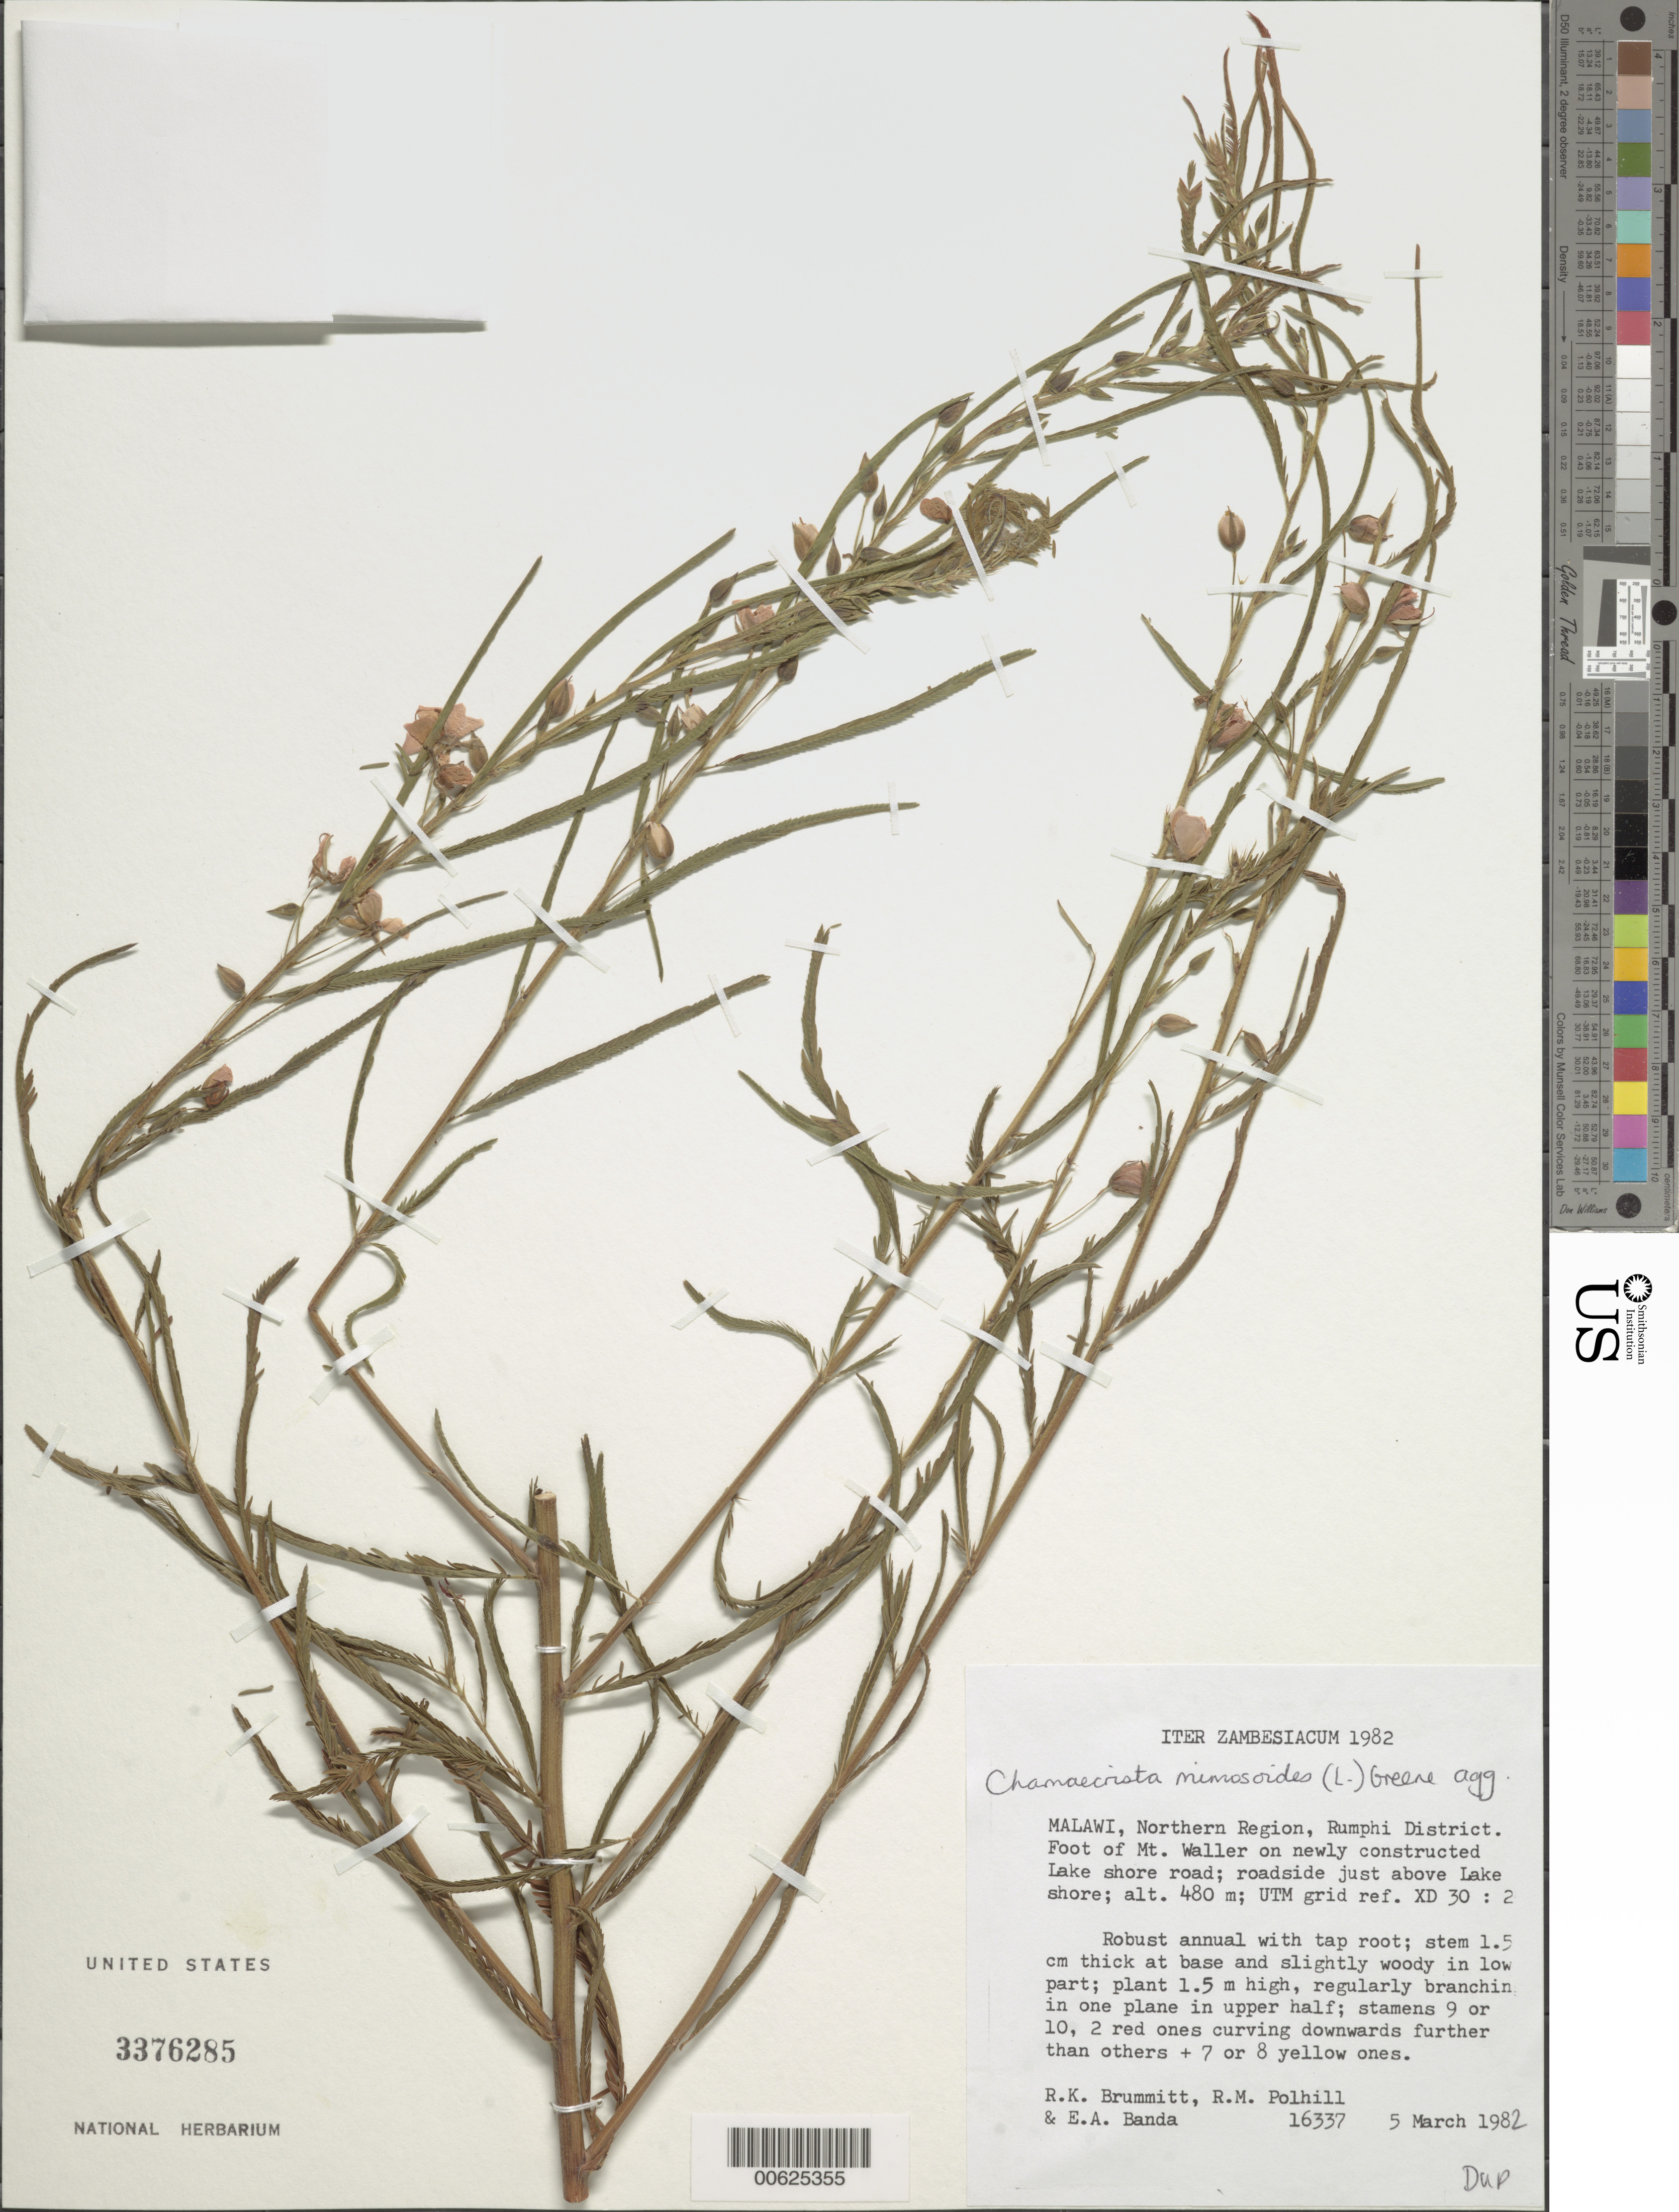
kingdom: Plantae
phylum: Tracheophyta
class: Magnoliopsida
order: Fabales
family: Fabaceae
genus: Chamaecrista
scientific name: Chamaecrista mimosoides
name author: (L.) Greene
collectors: R. K. Brummitt, R. M. Polhill & E. Banda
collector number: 16337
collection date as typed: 05 Mar 1982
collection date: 1982-03-05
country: Malawi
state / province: Northern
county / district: Rumphi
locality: Mt. waller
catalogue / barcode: US 3376285